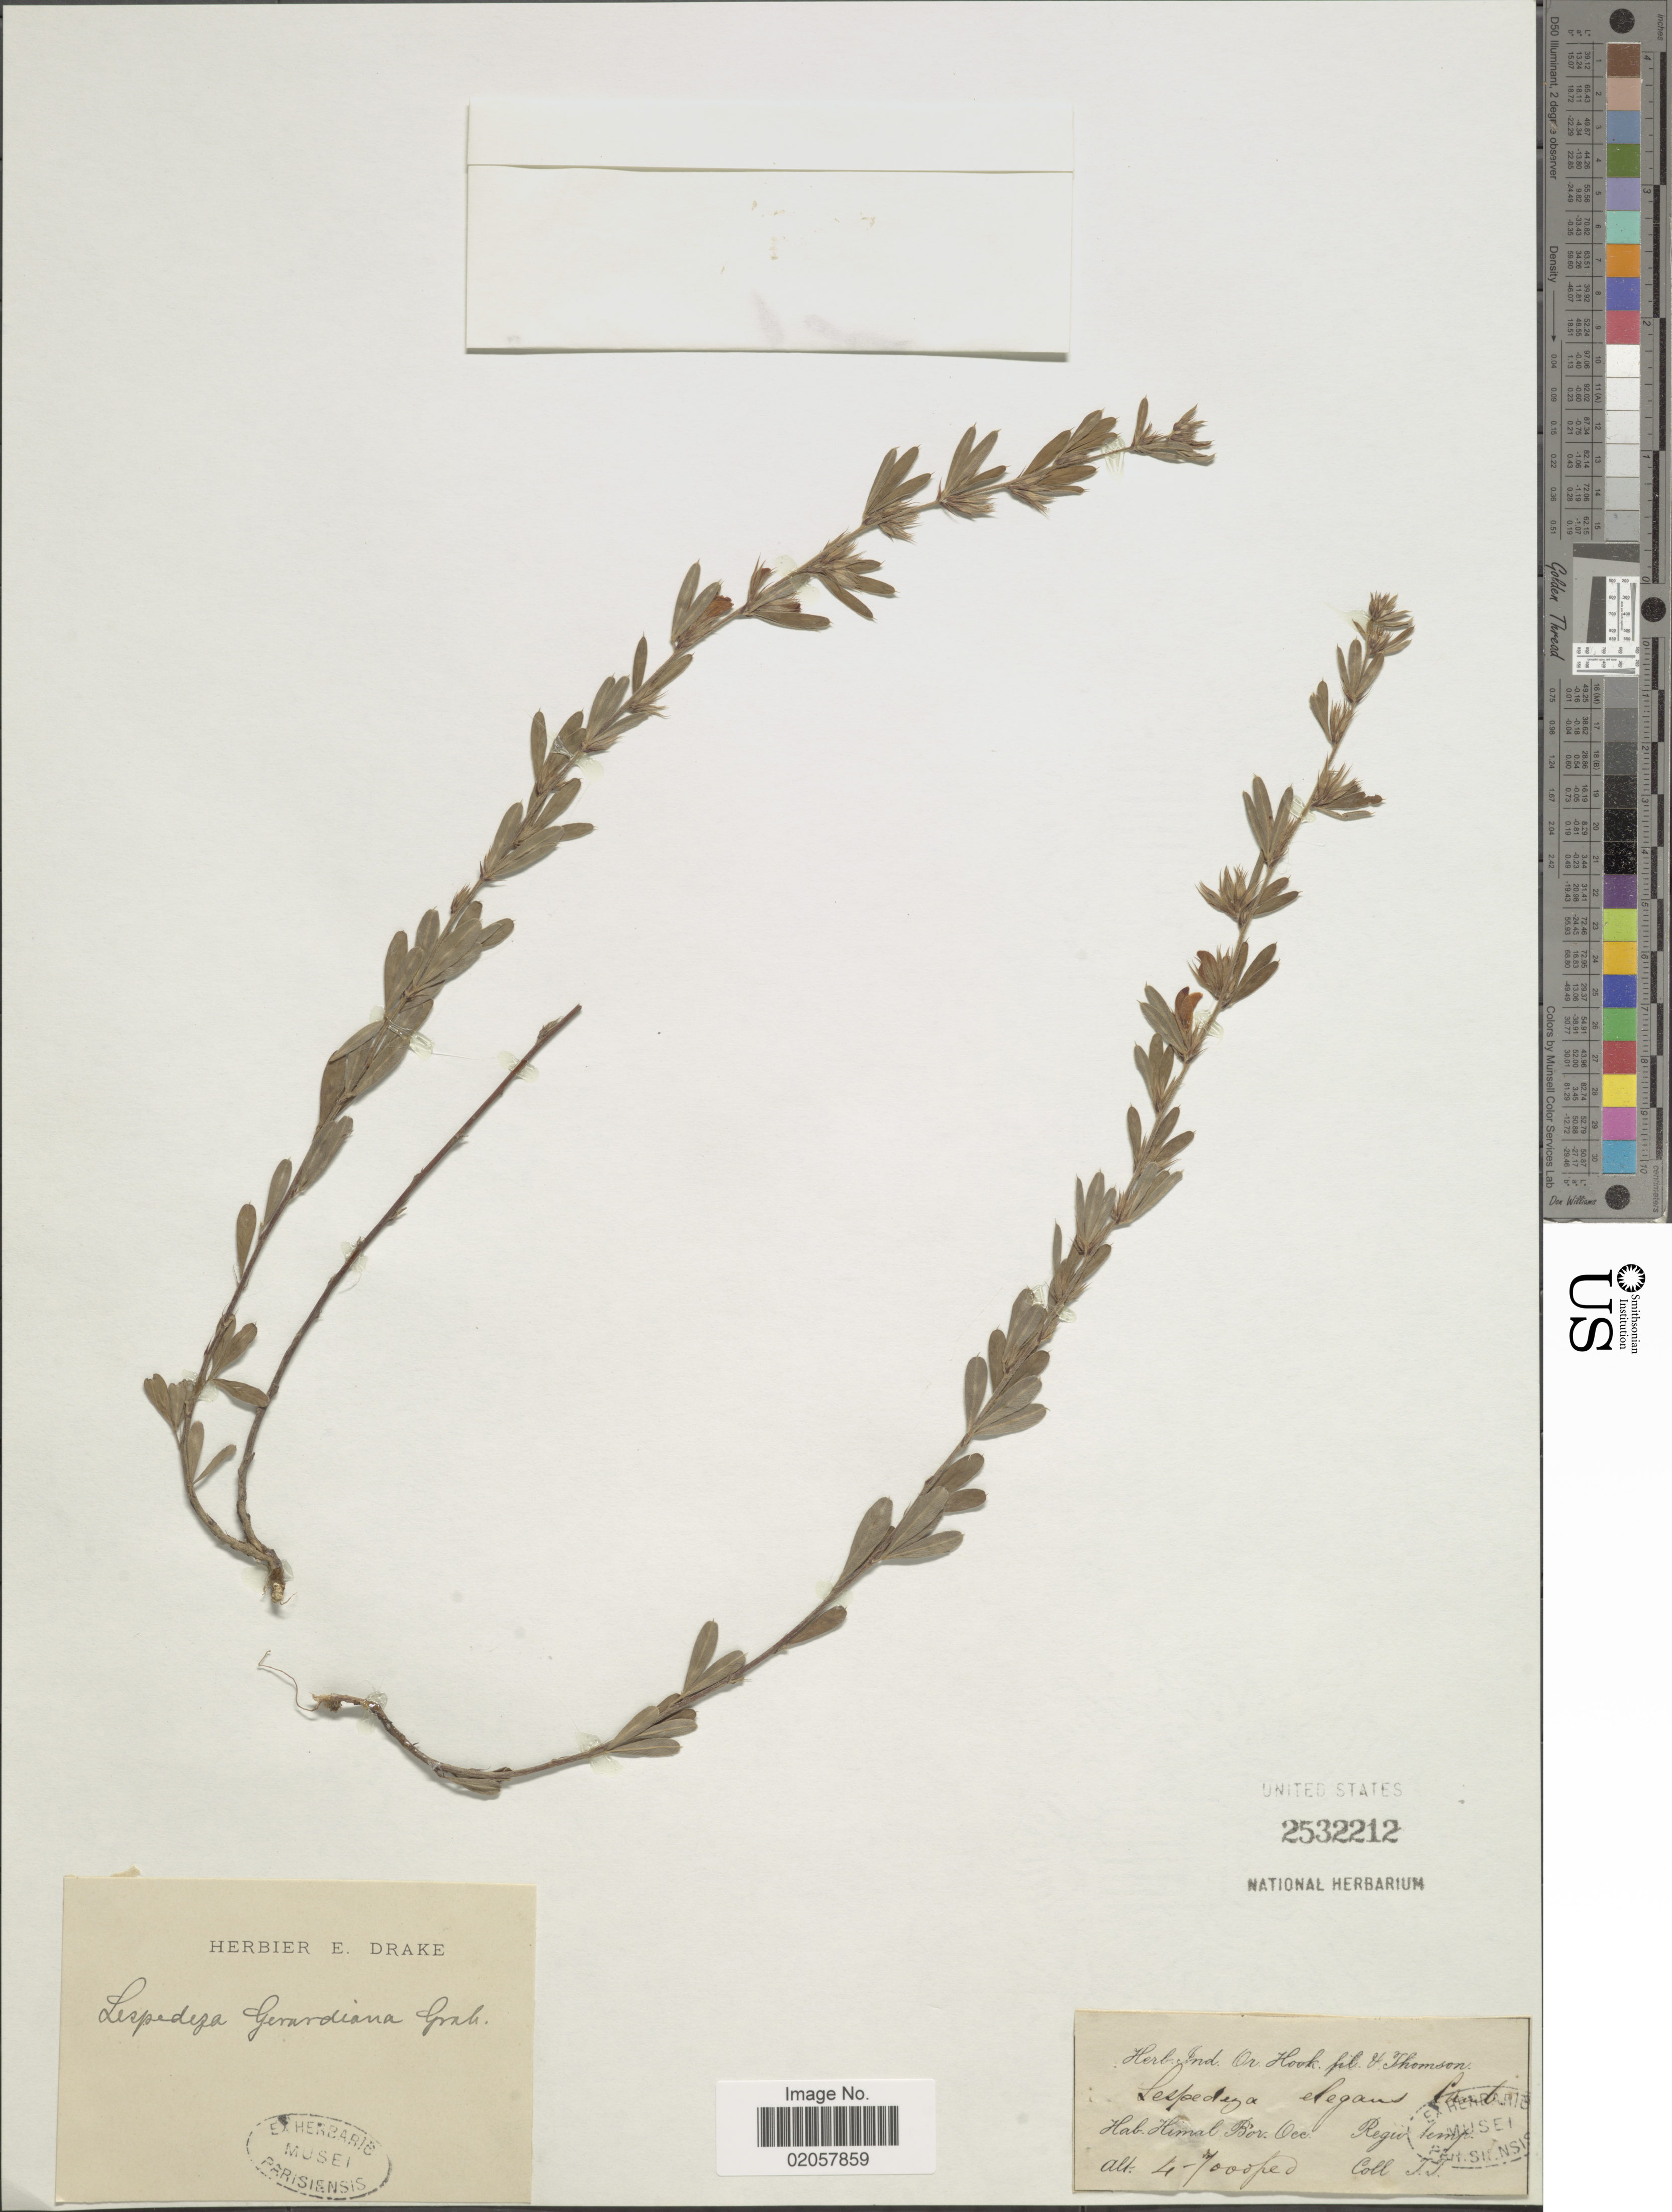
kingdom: Plantae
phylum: Tracheophyta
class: Magnoliopsida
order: Fabales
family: Fabaceae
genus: Lespedeza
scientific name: Lespedeza gerardiana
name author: Wall. ex Maxim.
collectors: T. Thomson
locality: Himal. Bor. Occ.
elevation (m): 1219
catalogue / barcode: US 2532212